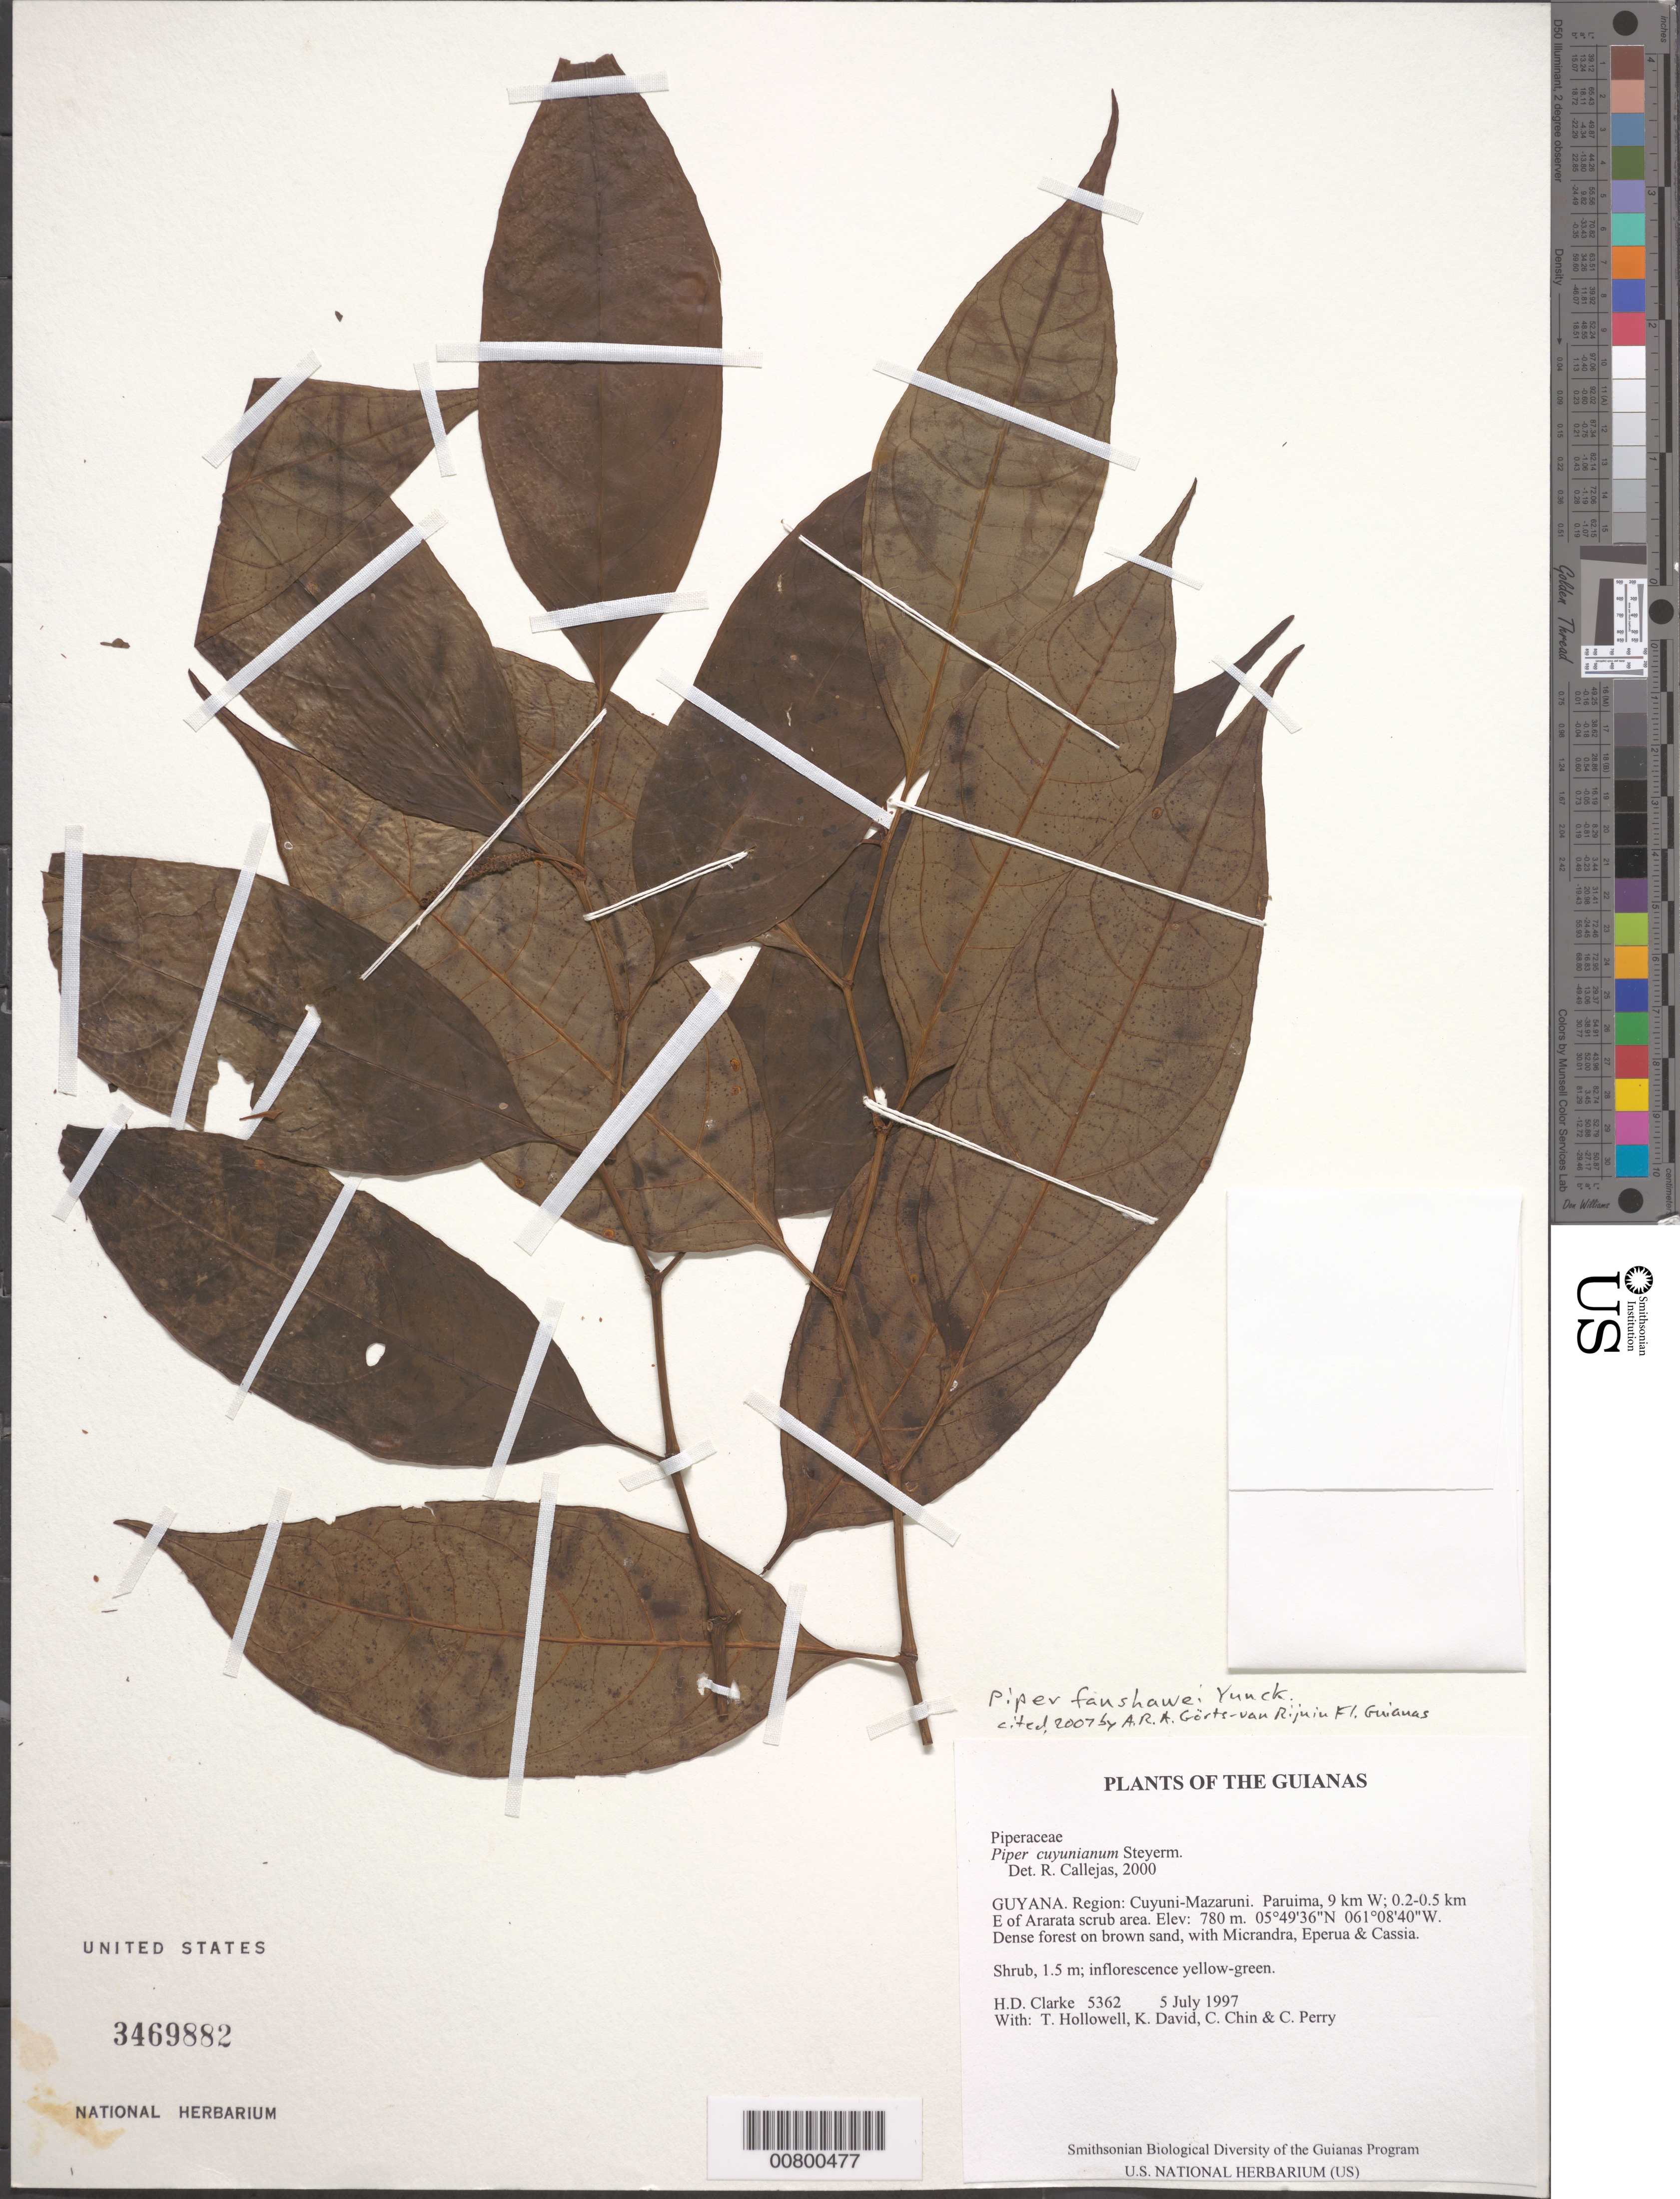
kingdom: Plantae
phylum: Tracheophyta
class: Magnoliopsida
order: Piperales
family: Piperaceae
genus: Piper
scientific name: Piper cuyunianum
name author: Steyerm.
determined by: Callejas, Ricardo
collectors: H. D. Clarke, T. Hollowell, K. David, C. Chin & C. Perry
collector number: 5362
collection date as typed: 5 July 1997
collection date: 1997-07-05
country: Guyana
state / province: Cuyuni-Mazaruni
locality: Paruima, 9 km W; 0.2-0.5 km E of Ararata scrub area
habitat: Dense forest on brown sand, with Micrandra, Eperua & Cassia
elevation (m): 780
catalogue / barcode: US 3469882